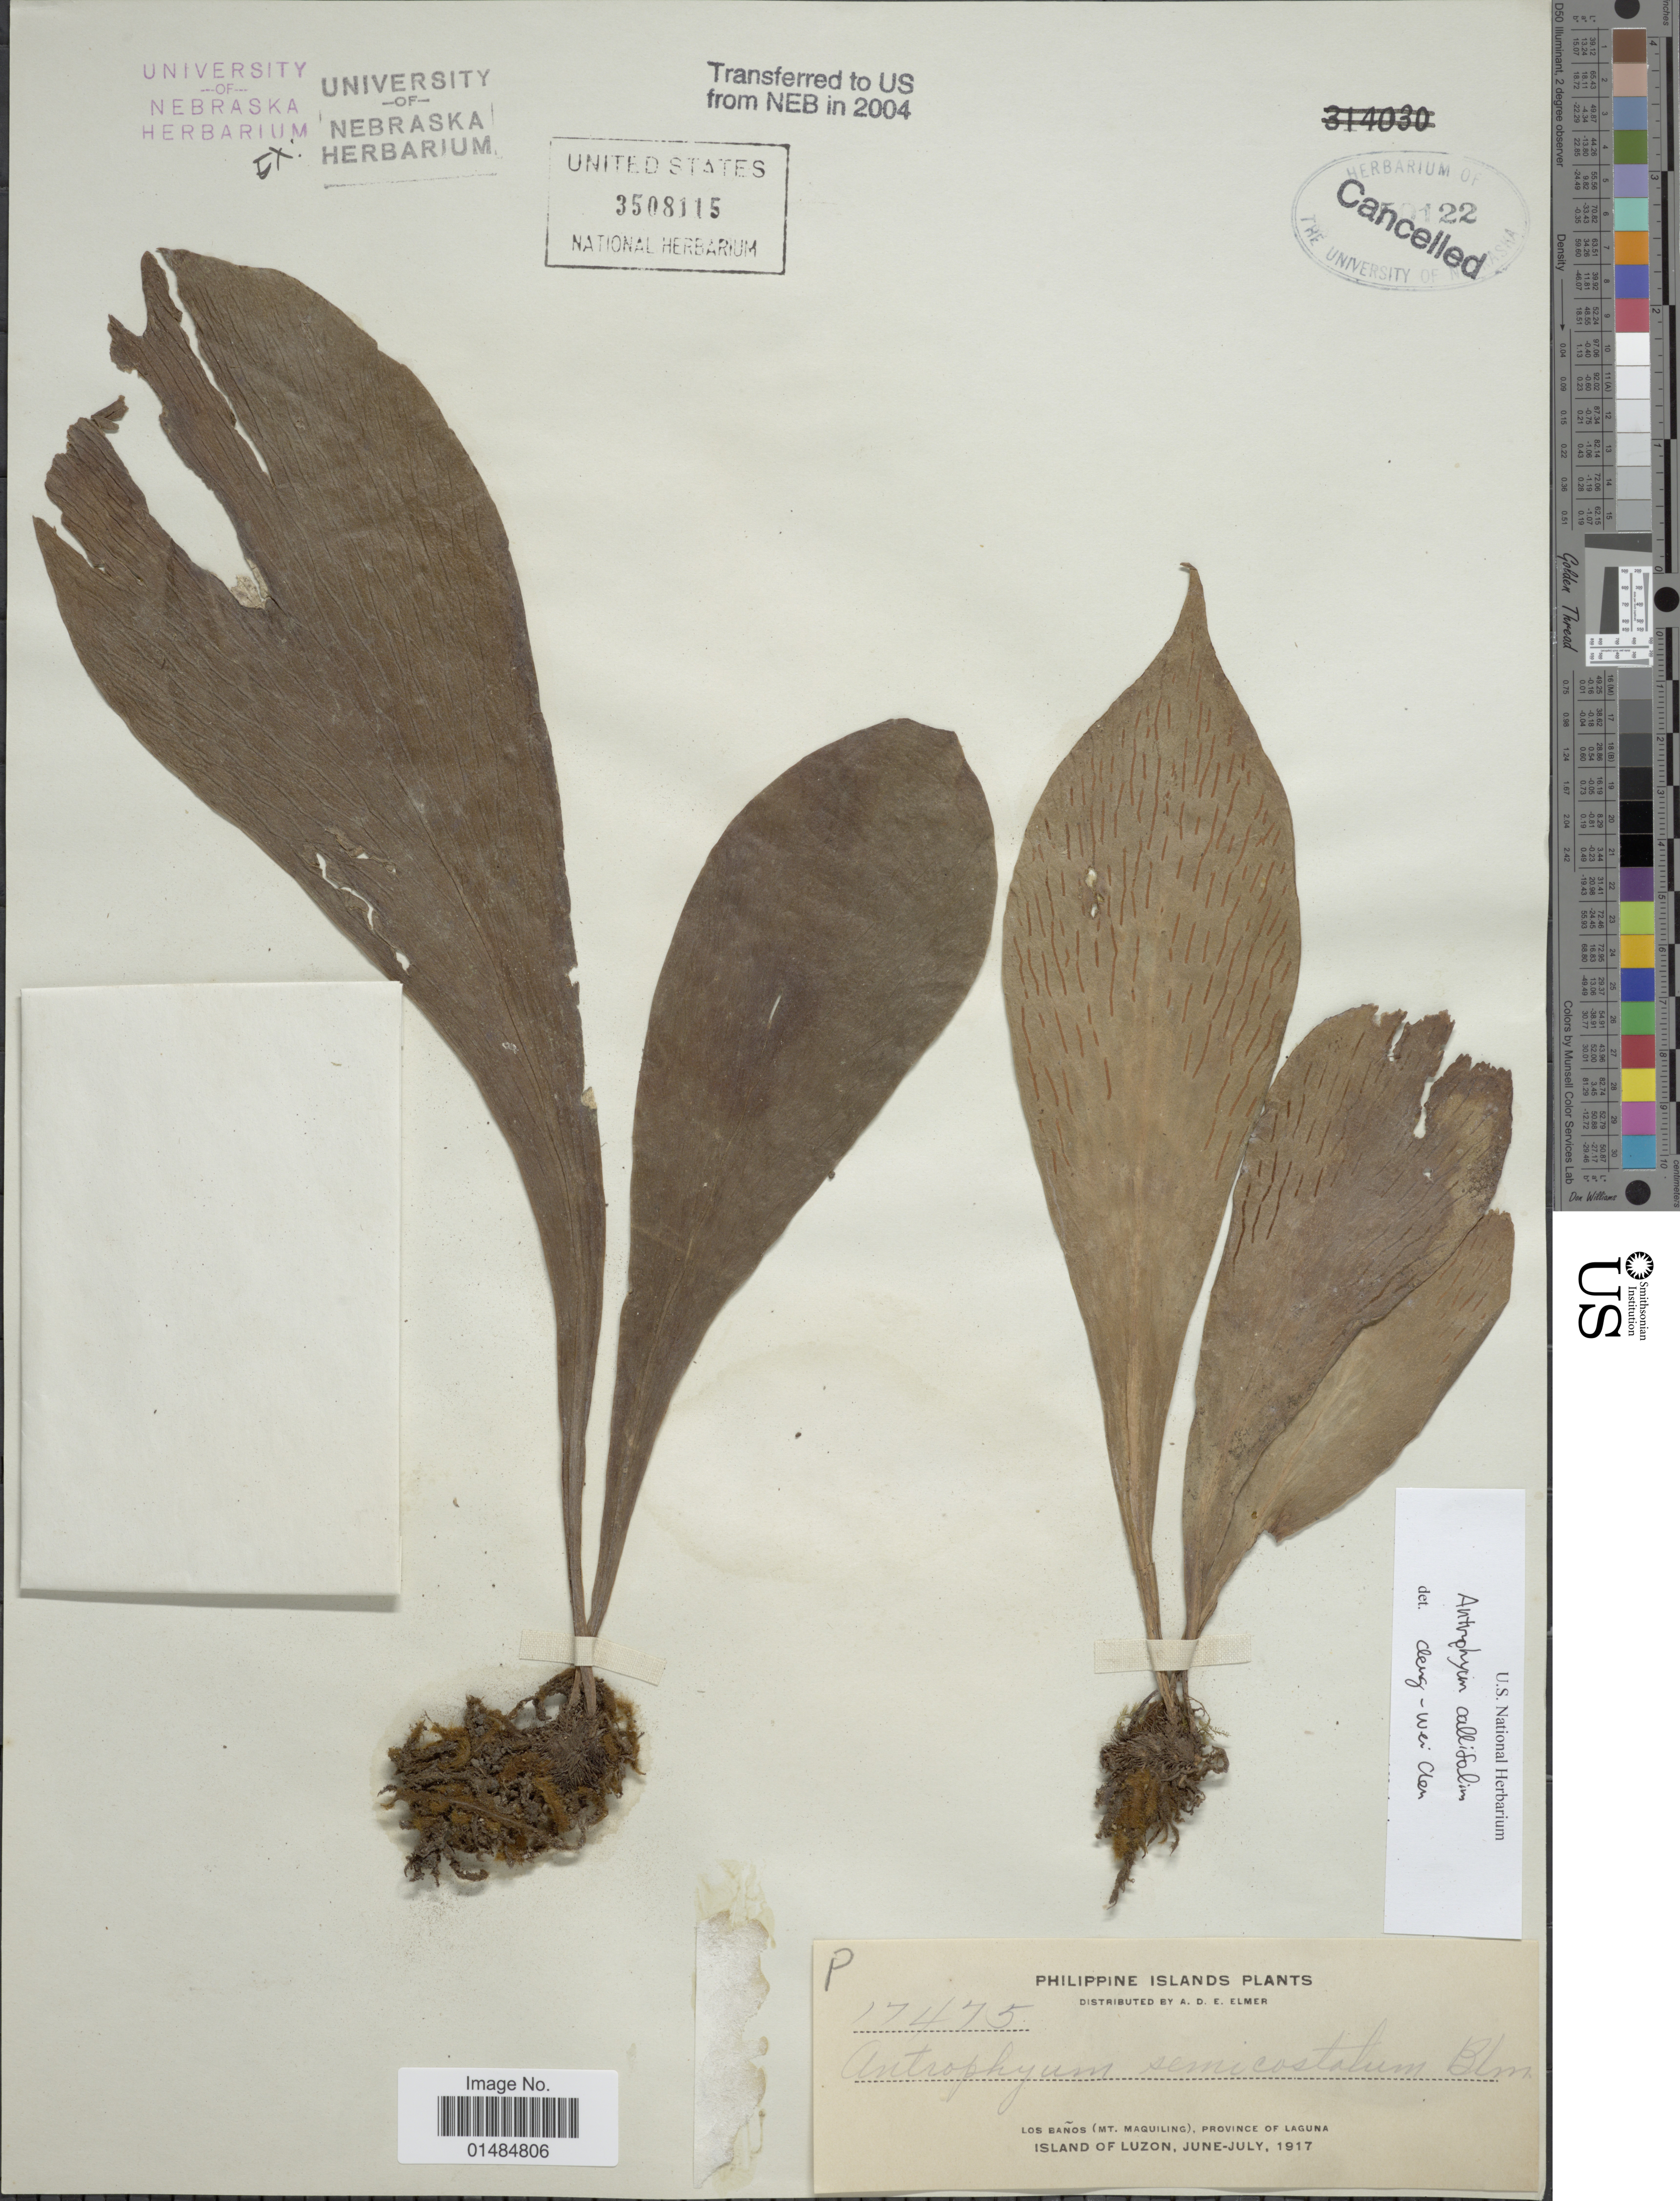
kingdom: Plantae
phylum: Tracheophyta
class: Polypodiopsida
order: Polypodiales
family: Pteridaceae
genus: Antrophyum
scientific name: Antrophyum callifolium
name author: Blume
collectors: A. D. E. Elmer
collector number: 17475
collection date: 1917-06/1917-07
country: Philippines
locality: Philippine Islands, Los Baños (Mt. Maquiling), Province of Laguna. Island of Luzon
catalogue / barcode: US 2508115